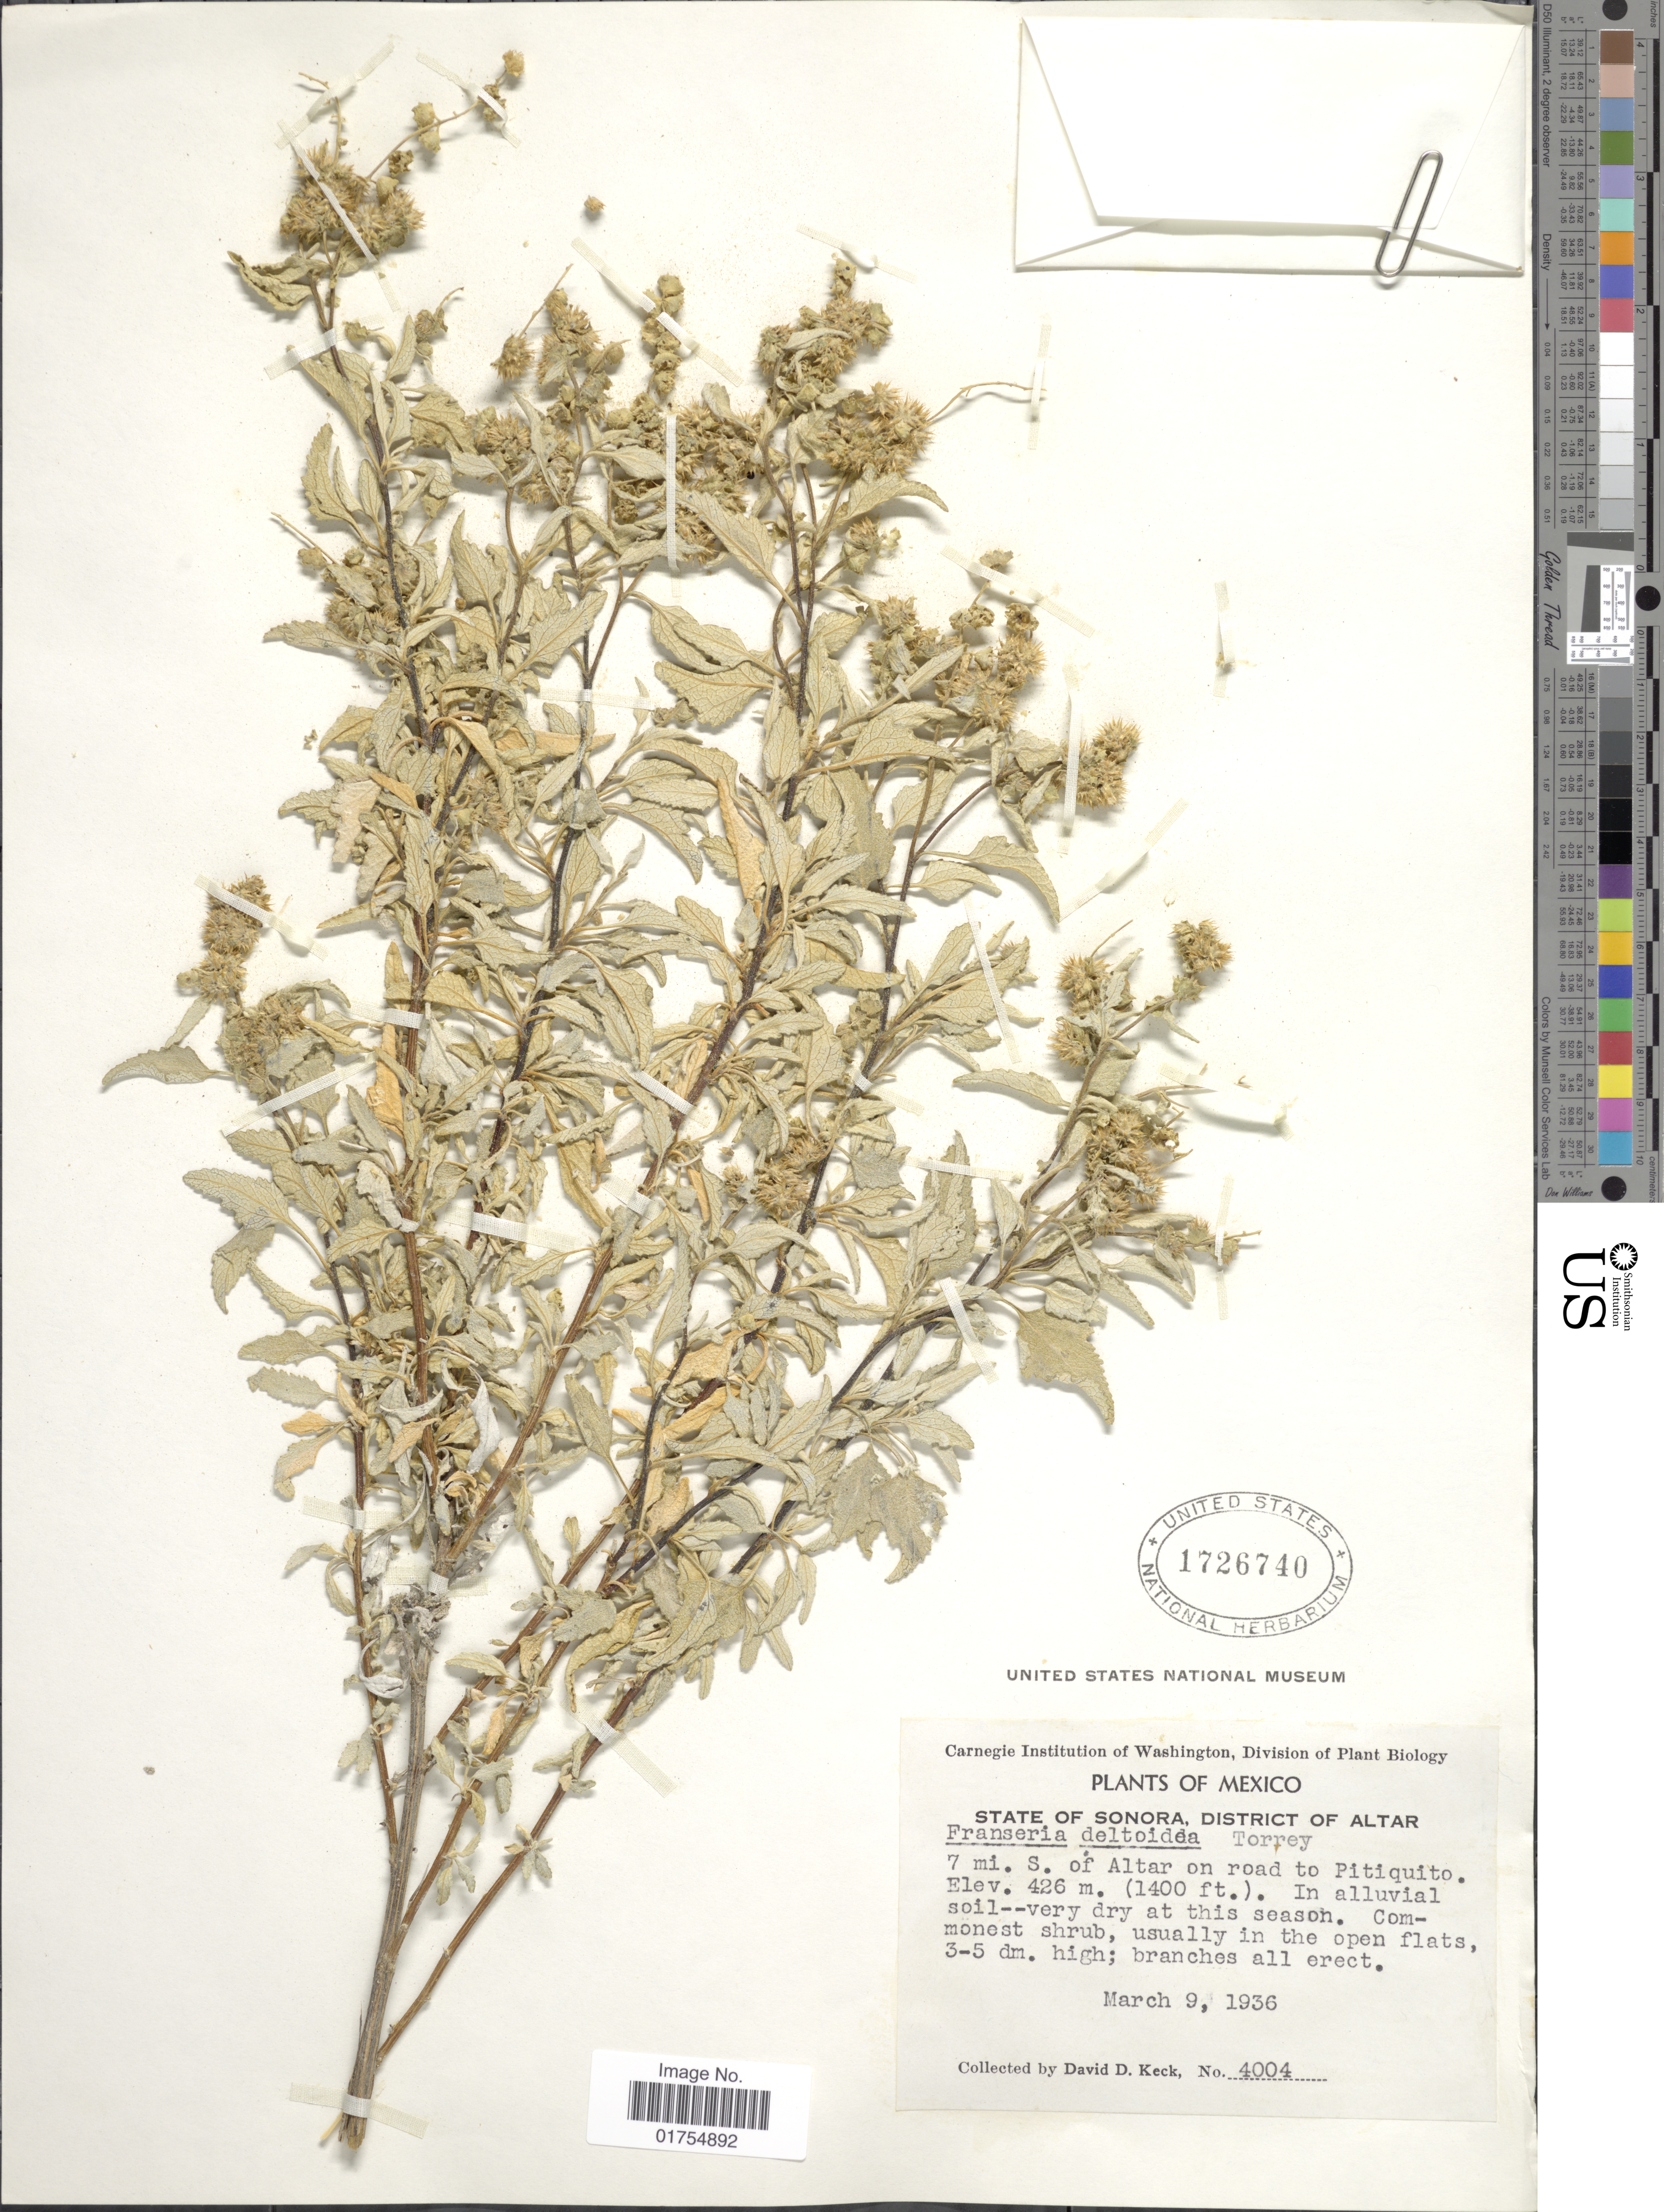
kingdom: Plantae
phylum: Tracheophyta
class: Magnoliopsida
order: Asterales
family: Asteraceae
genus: Franseria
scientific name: Franseria deltoidea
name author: Torr.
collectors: D. D. Keck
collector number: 4004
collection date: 1936-03-09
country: Mexico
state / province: Sonora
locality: District of Altar. 7 mi. S of Altar on road to pitiquito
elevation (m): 427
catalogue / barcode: US 1726740